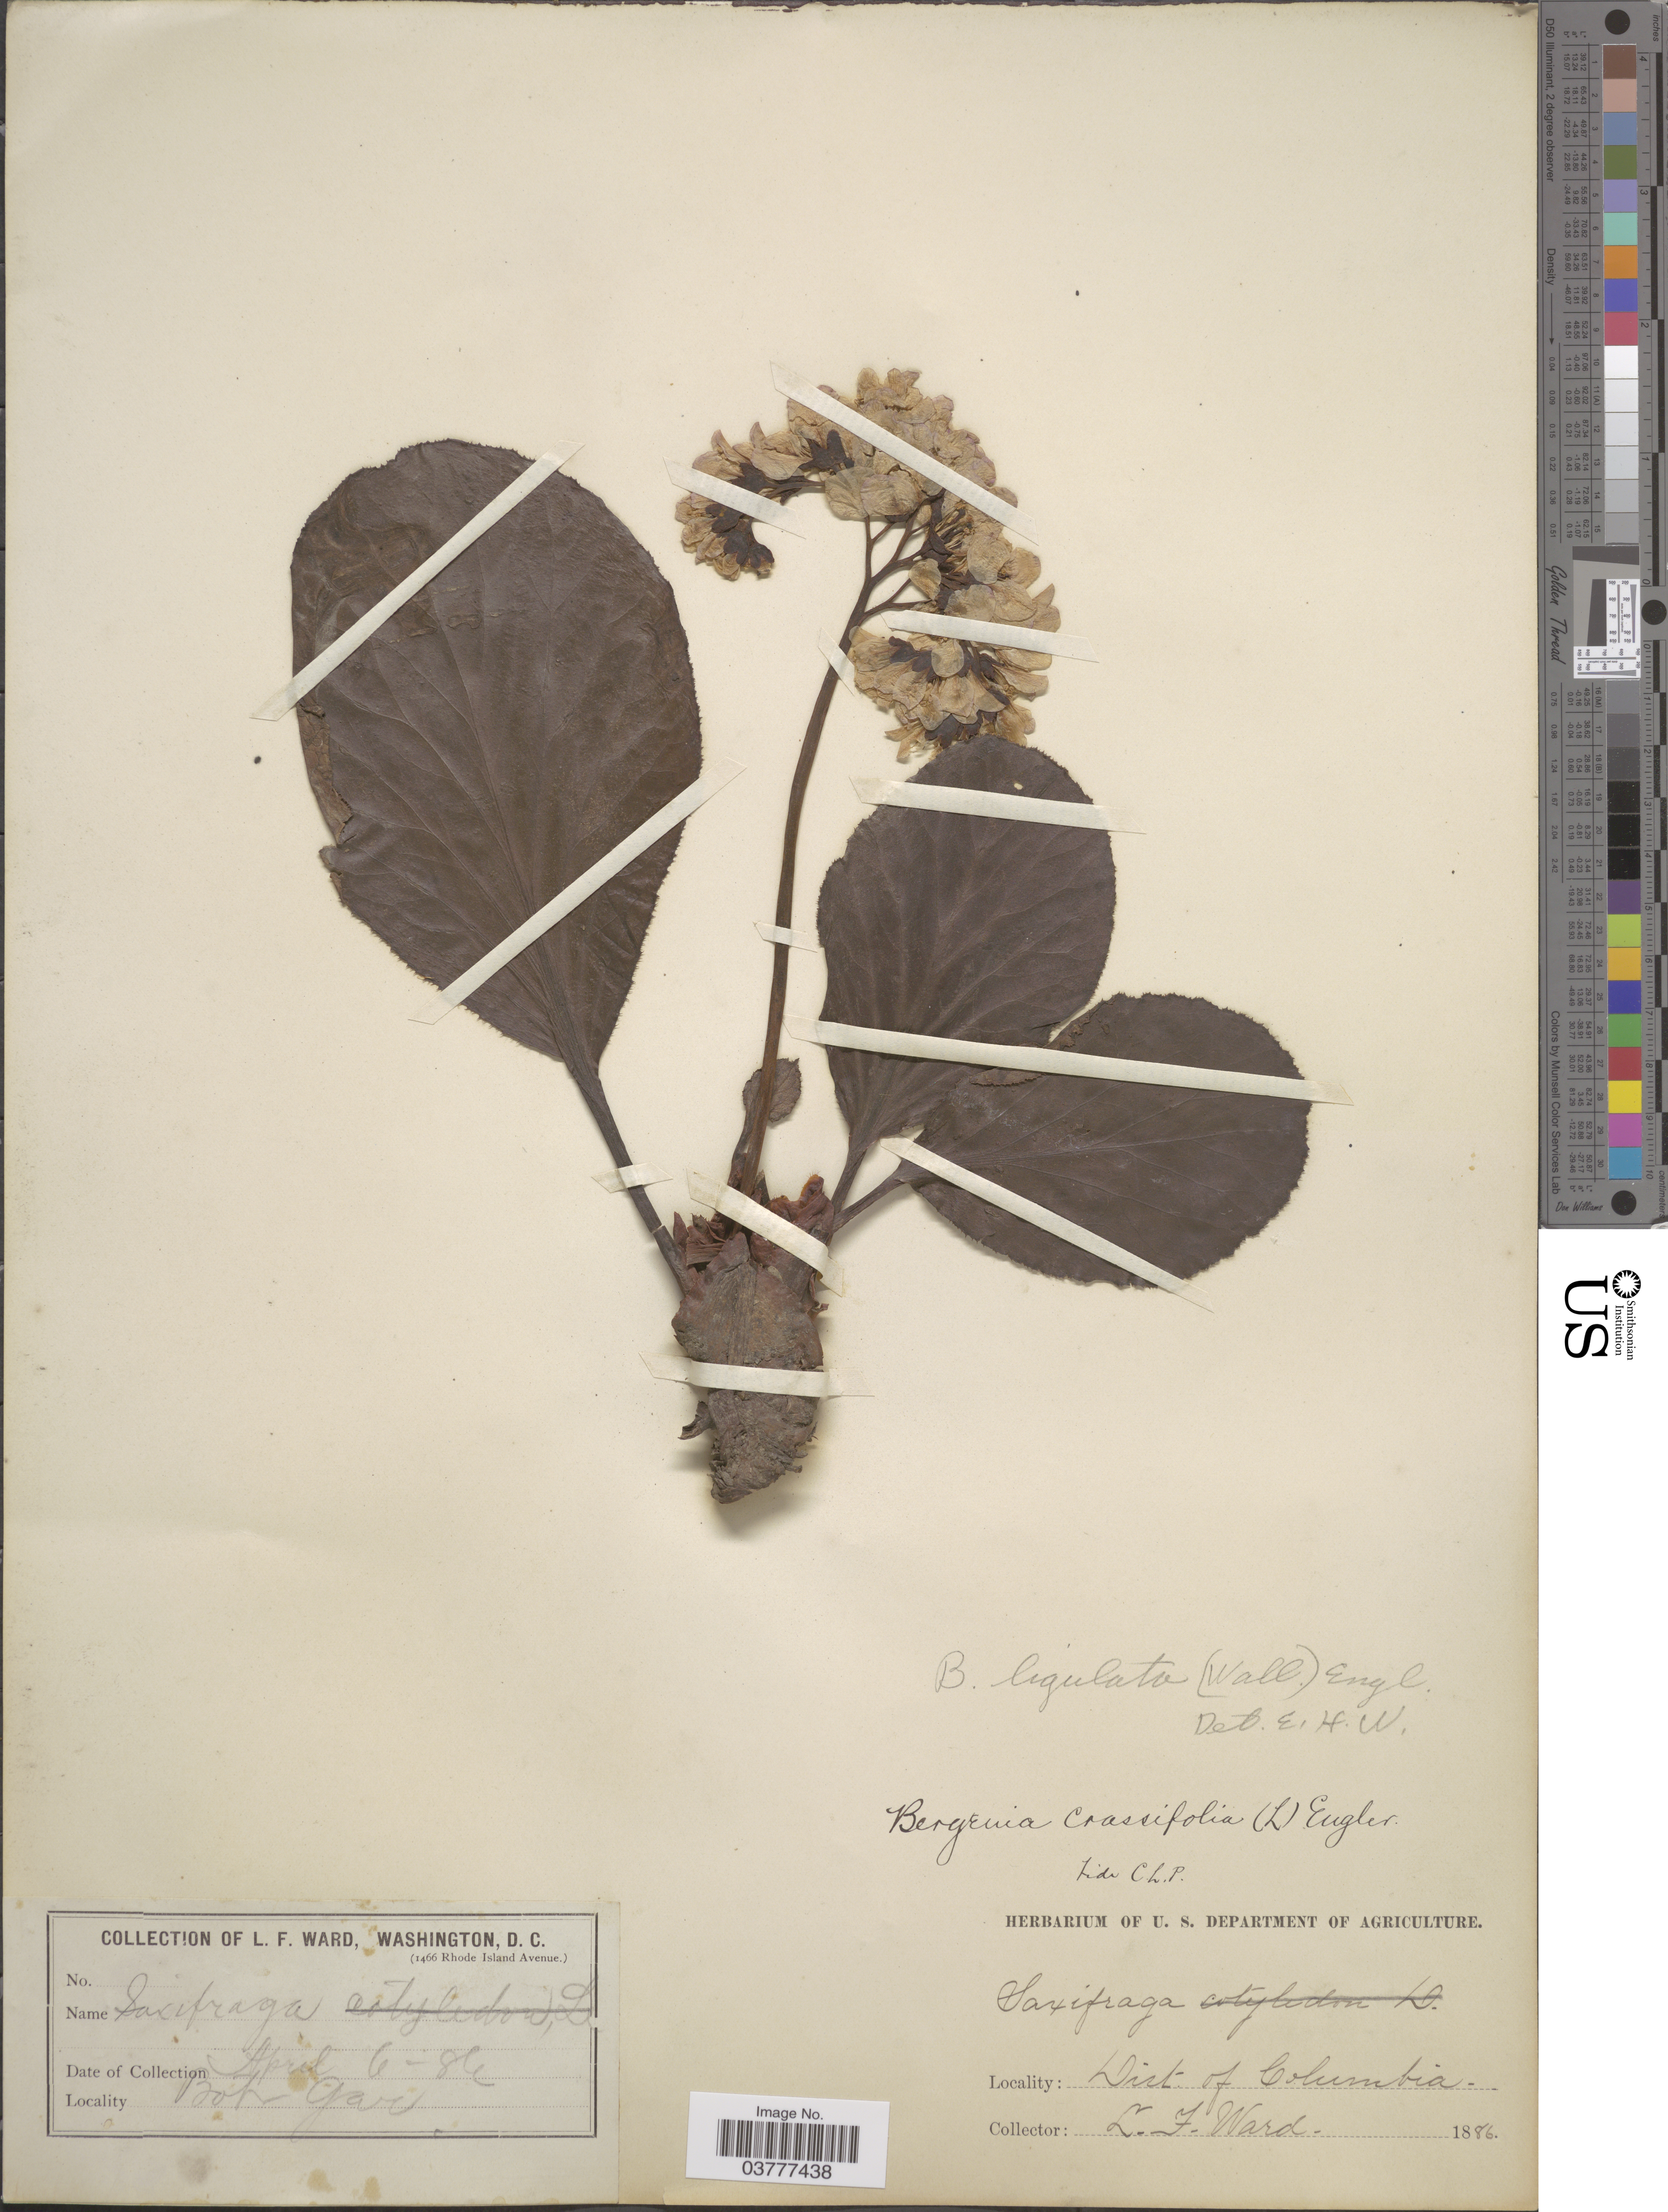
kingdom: Plantae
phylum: Tracheophyta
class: Magnoliopsida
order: Saxifragales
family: Saxifragaceae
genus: Bergenia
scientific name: Bergenia ligulata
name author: (Wall.) Engl.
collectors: L. Ward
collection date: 1886-04-06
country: United States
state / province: District of Columbia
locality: Washington, D.C. Bot. Gard.